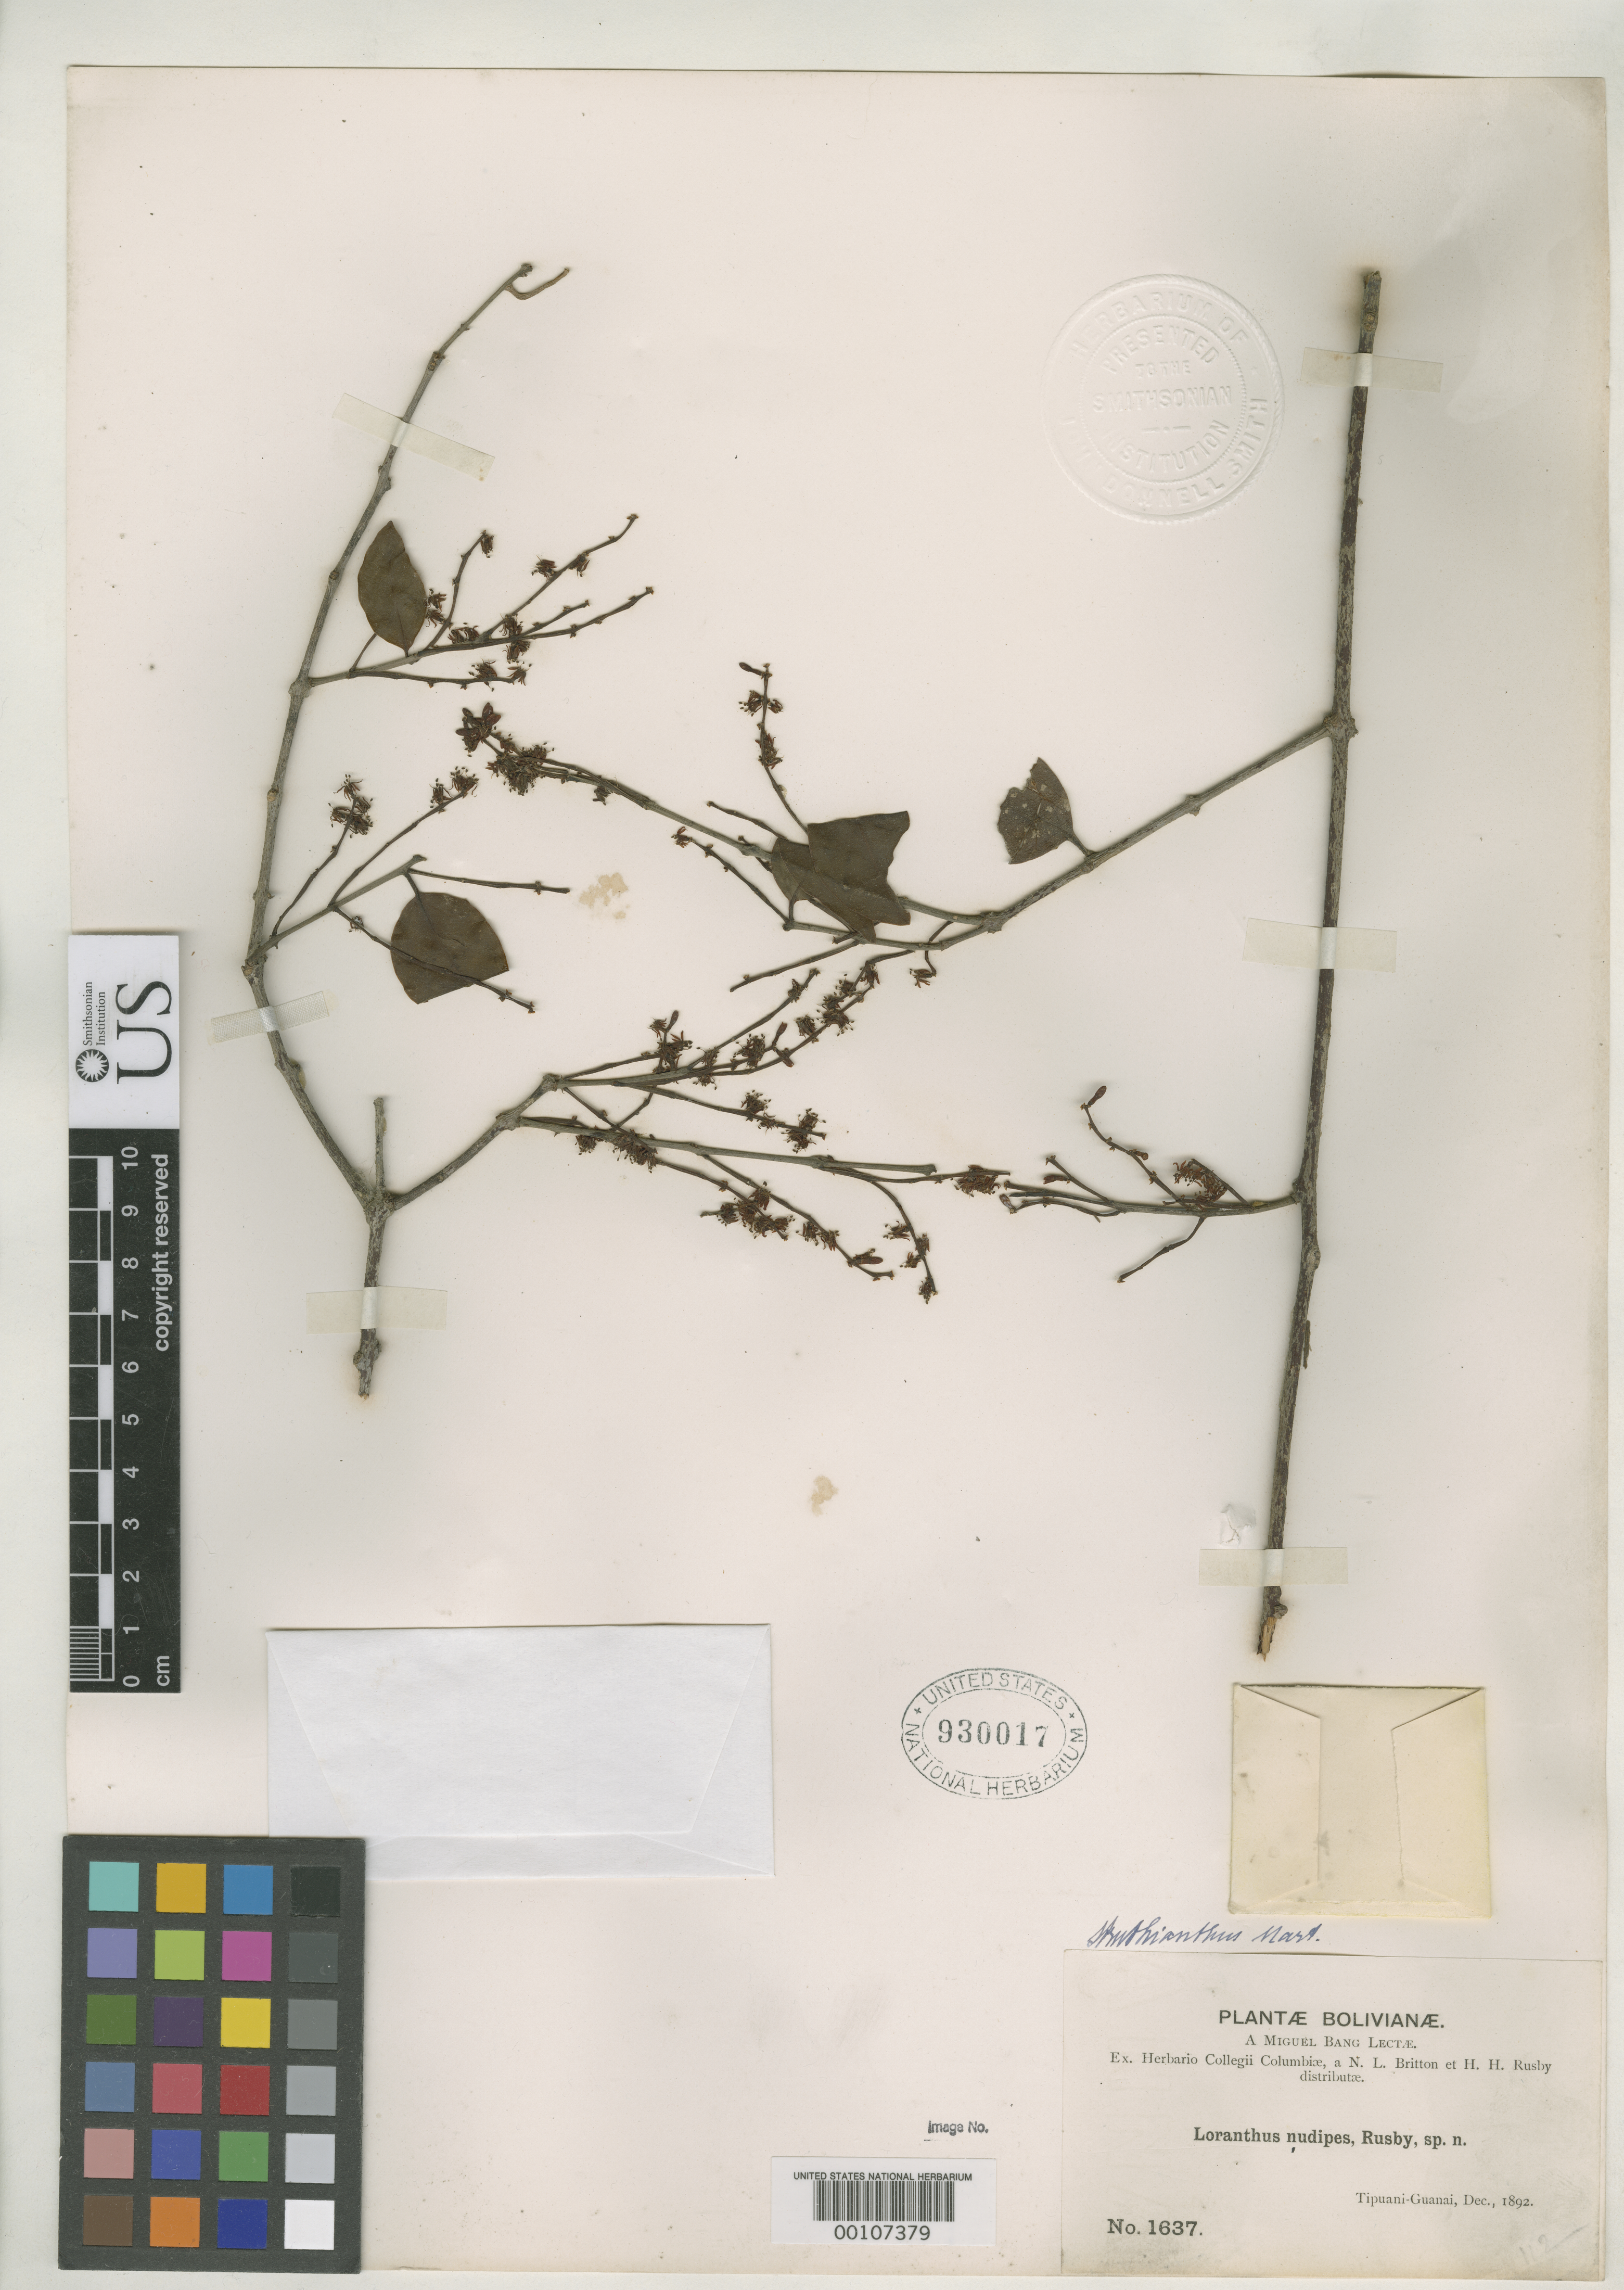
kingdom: Plantae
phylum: Tracheophyta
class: Magnoliopsida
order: Santalales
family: Loranthaceae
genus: Struthanthus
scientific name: Struthanthus nudipes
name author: Rusby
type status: Syntype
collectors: M. Bang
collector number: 1637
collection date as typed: Dec 1892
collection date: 1892-12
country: Bolivia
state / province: La Paz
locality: Near Tipuani and Guanai.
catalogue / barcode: US 930017